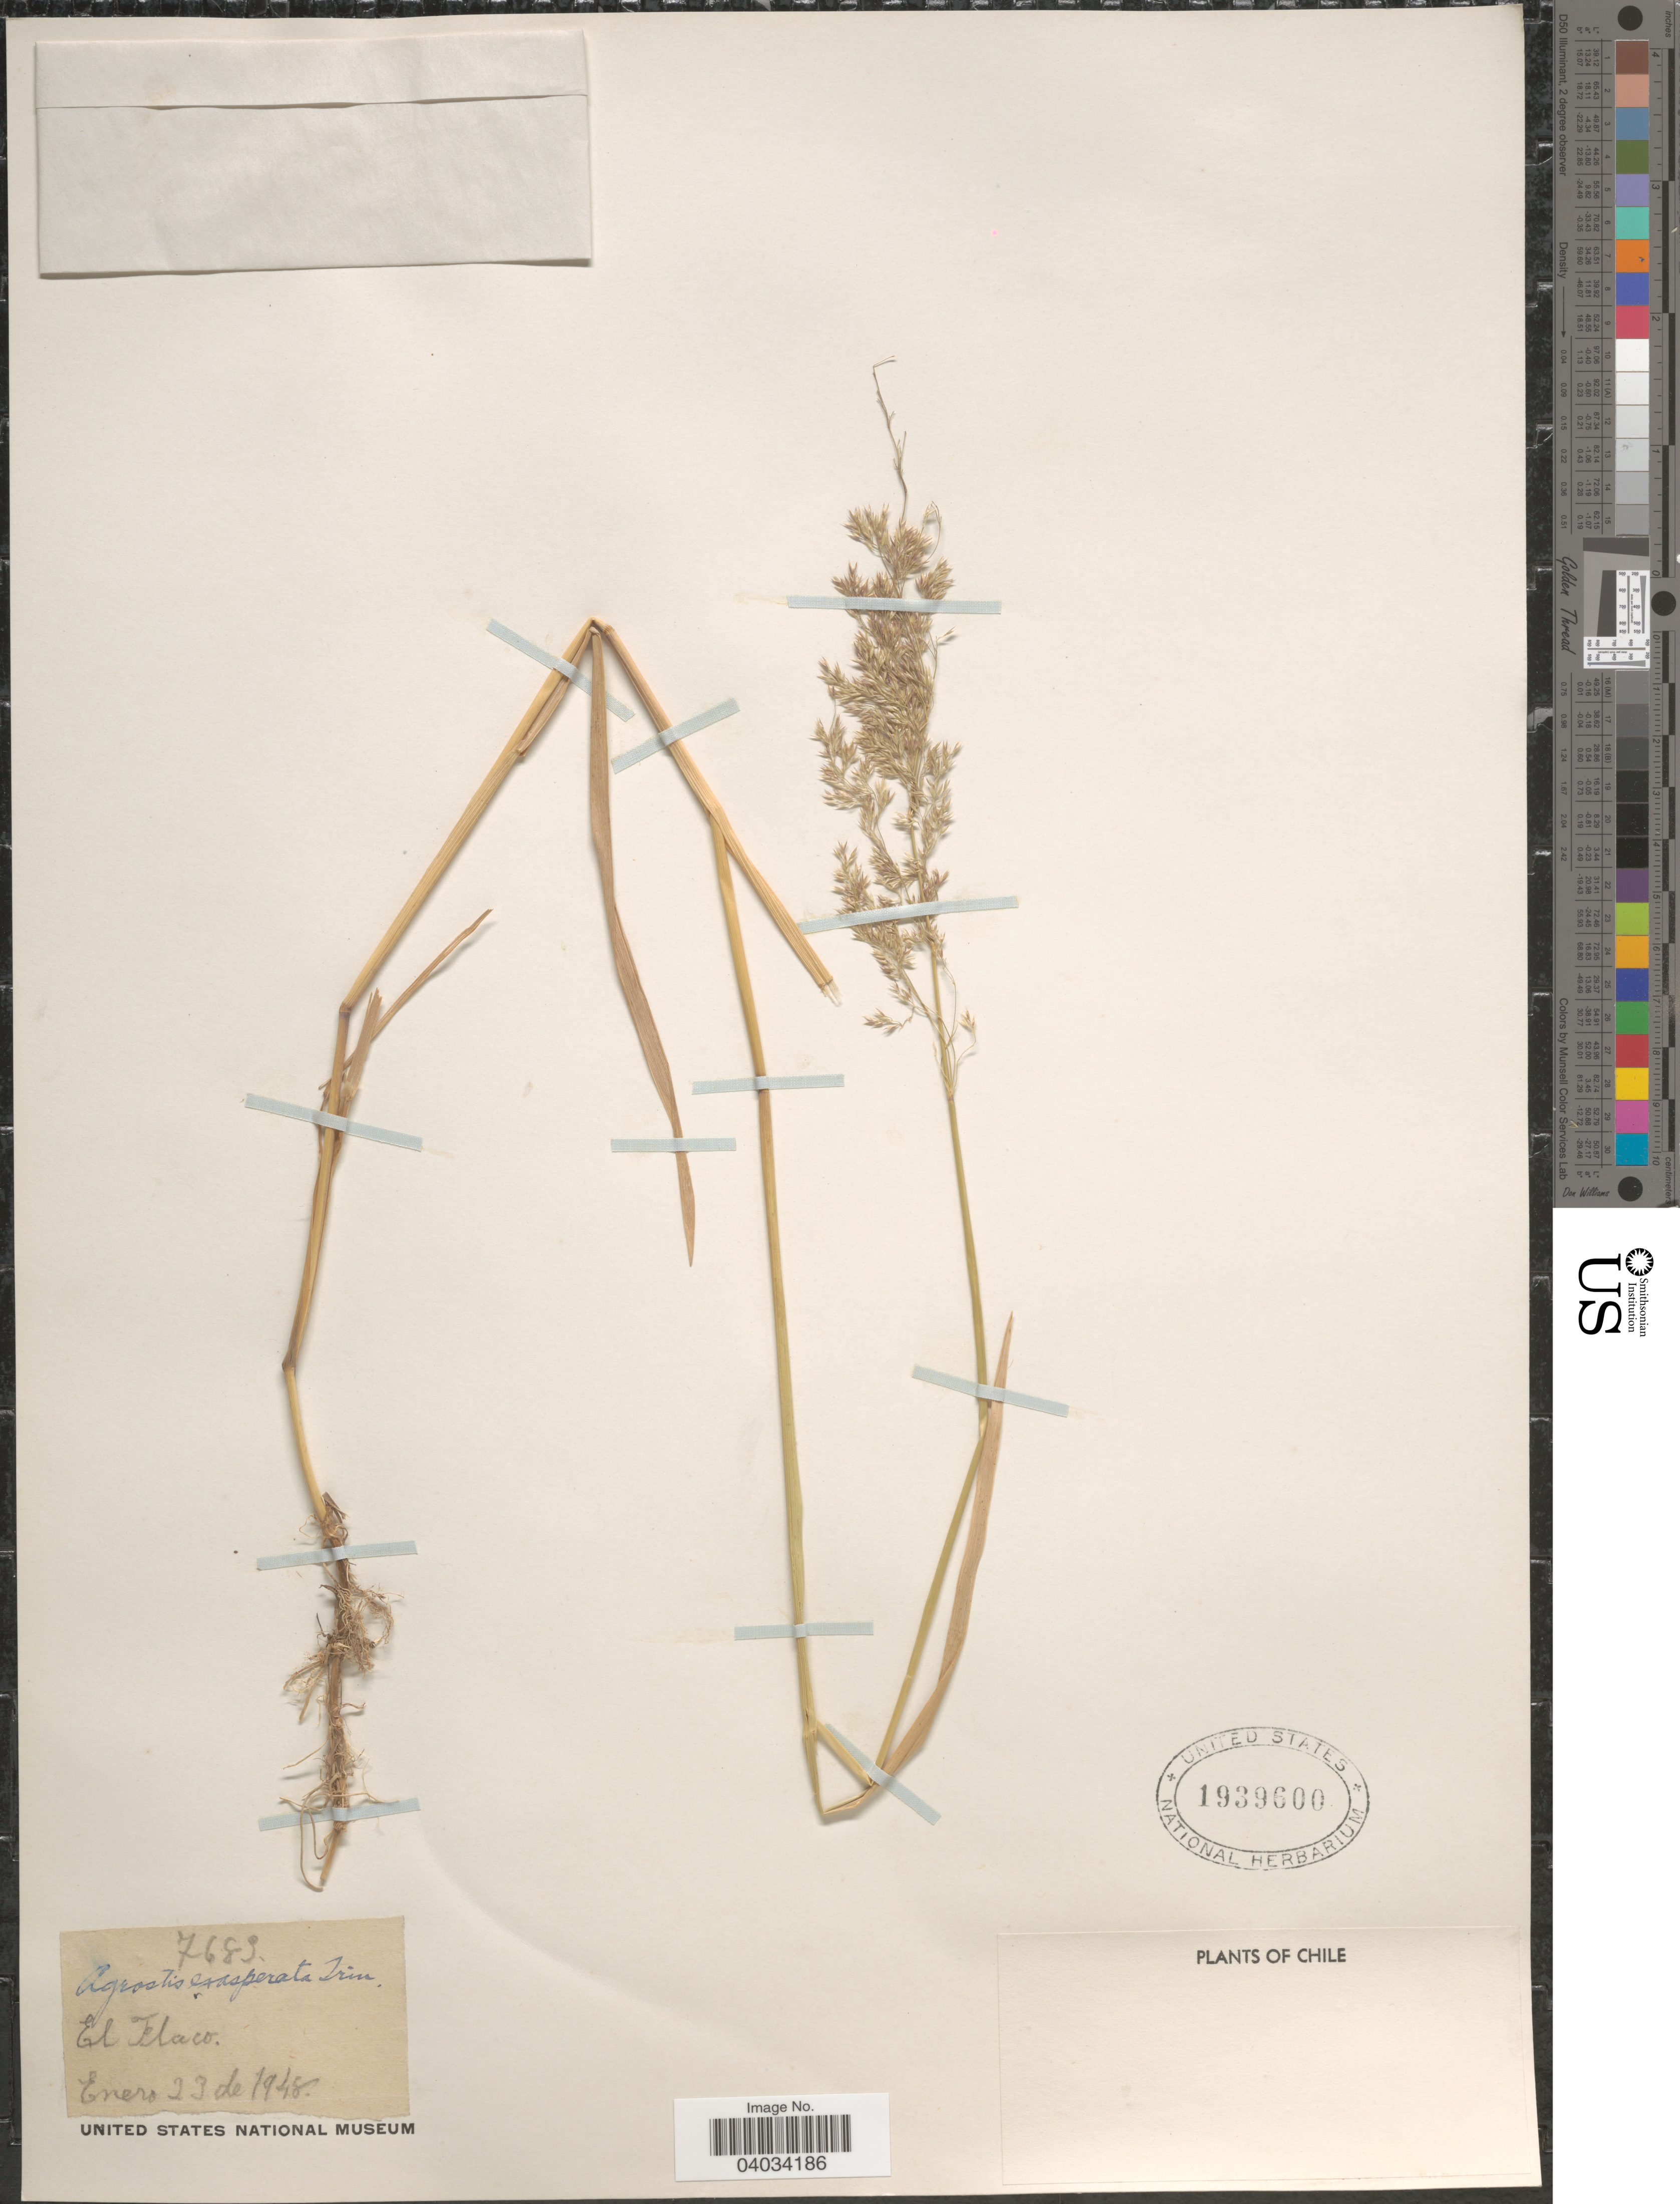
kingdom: Plantae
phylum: Tracheophyta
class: Liliopsida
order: Poales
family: Poaceae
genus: Polypogon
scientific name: Polypogon exasperatus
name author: (Trin.) Renvoize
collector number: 7683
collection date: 1948-01-23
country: Chile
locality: El Flaco.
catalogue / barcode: US 1939600